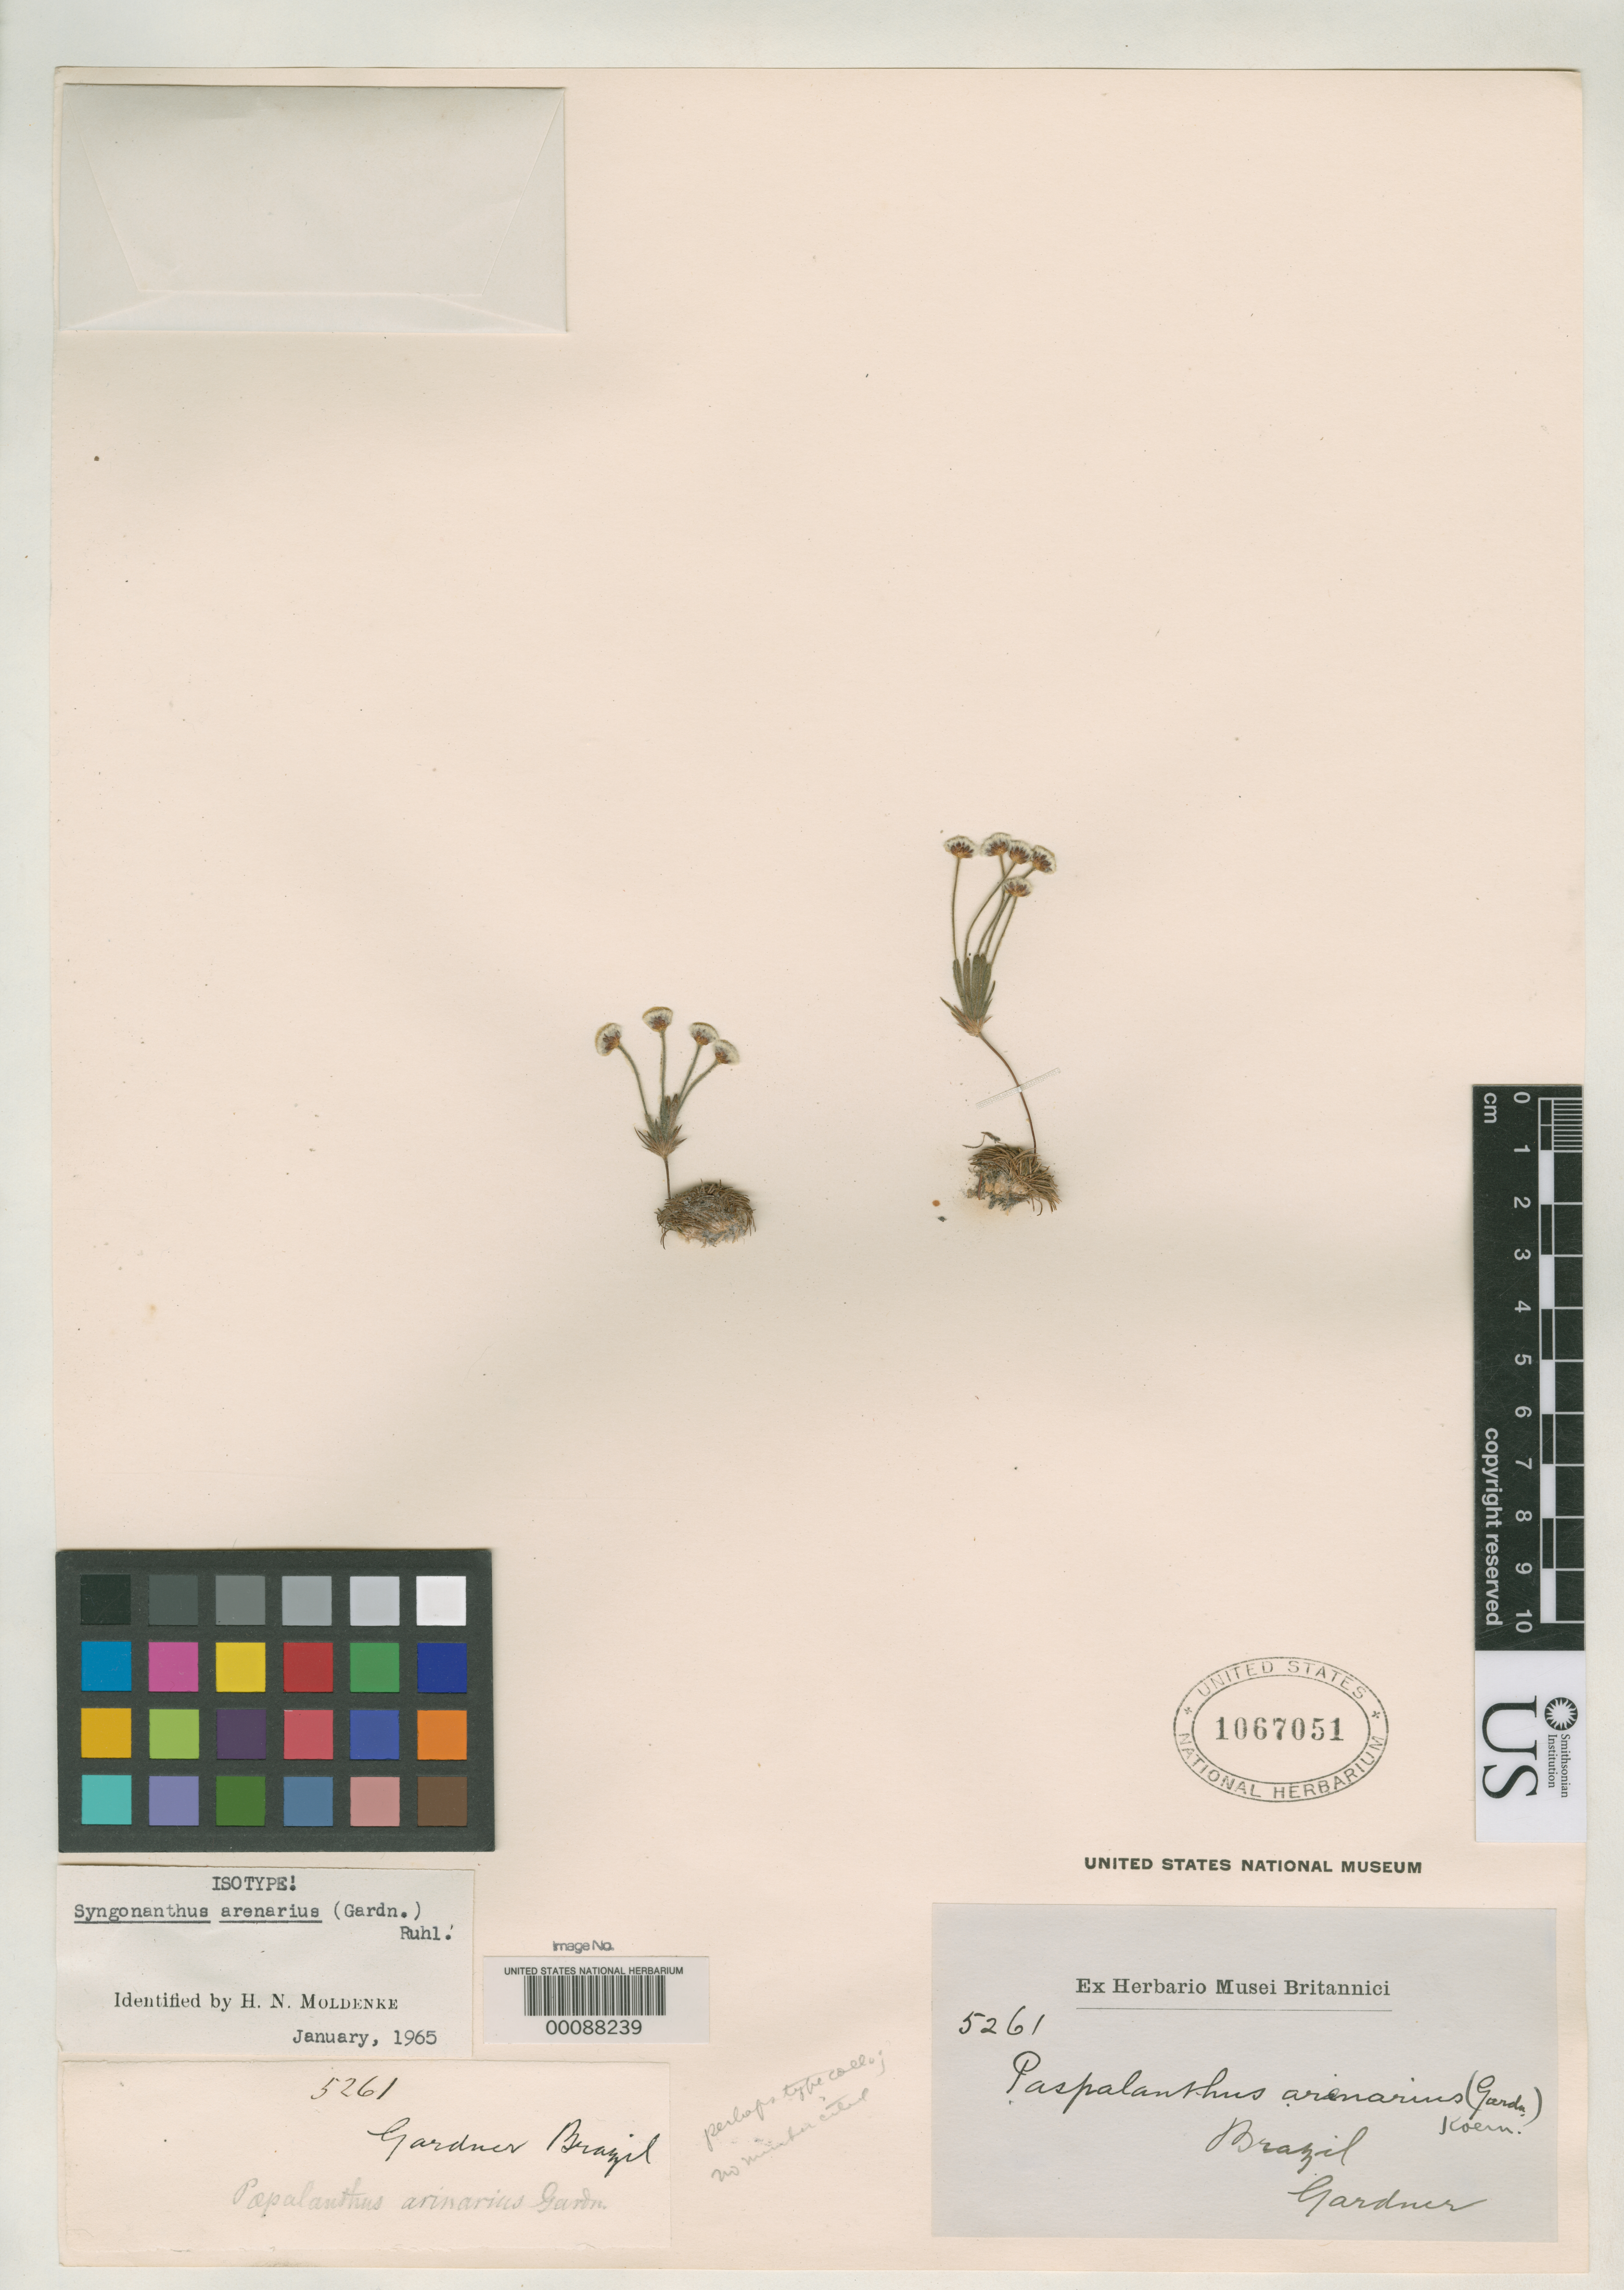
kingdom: Plantae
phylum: Tracheophyta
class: Liliopsida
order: Poales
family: Eriocaulaceae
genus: Eriocaulon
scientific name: Eriocaulon arenarium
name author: Gardner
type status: Isotype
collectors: G. Gardner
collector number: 5261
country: Brazil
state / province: Minas Gerais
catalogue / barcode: US 1067051